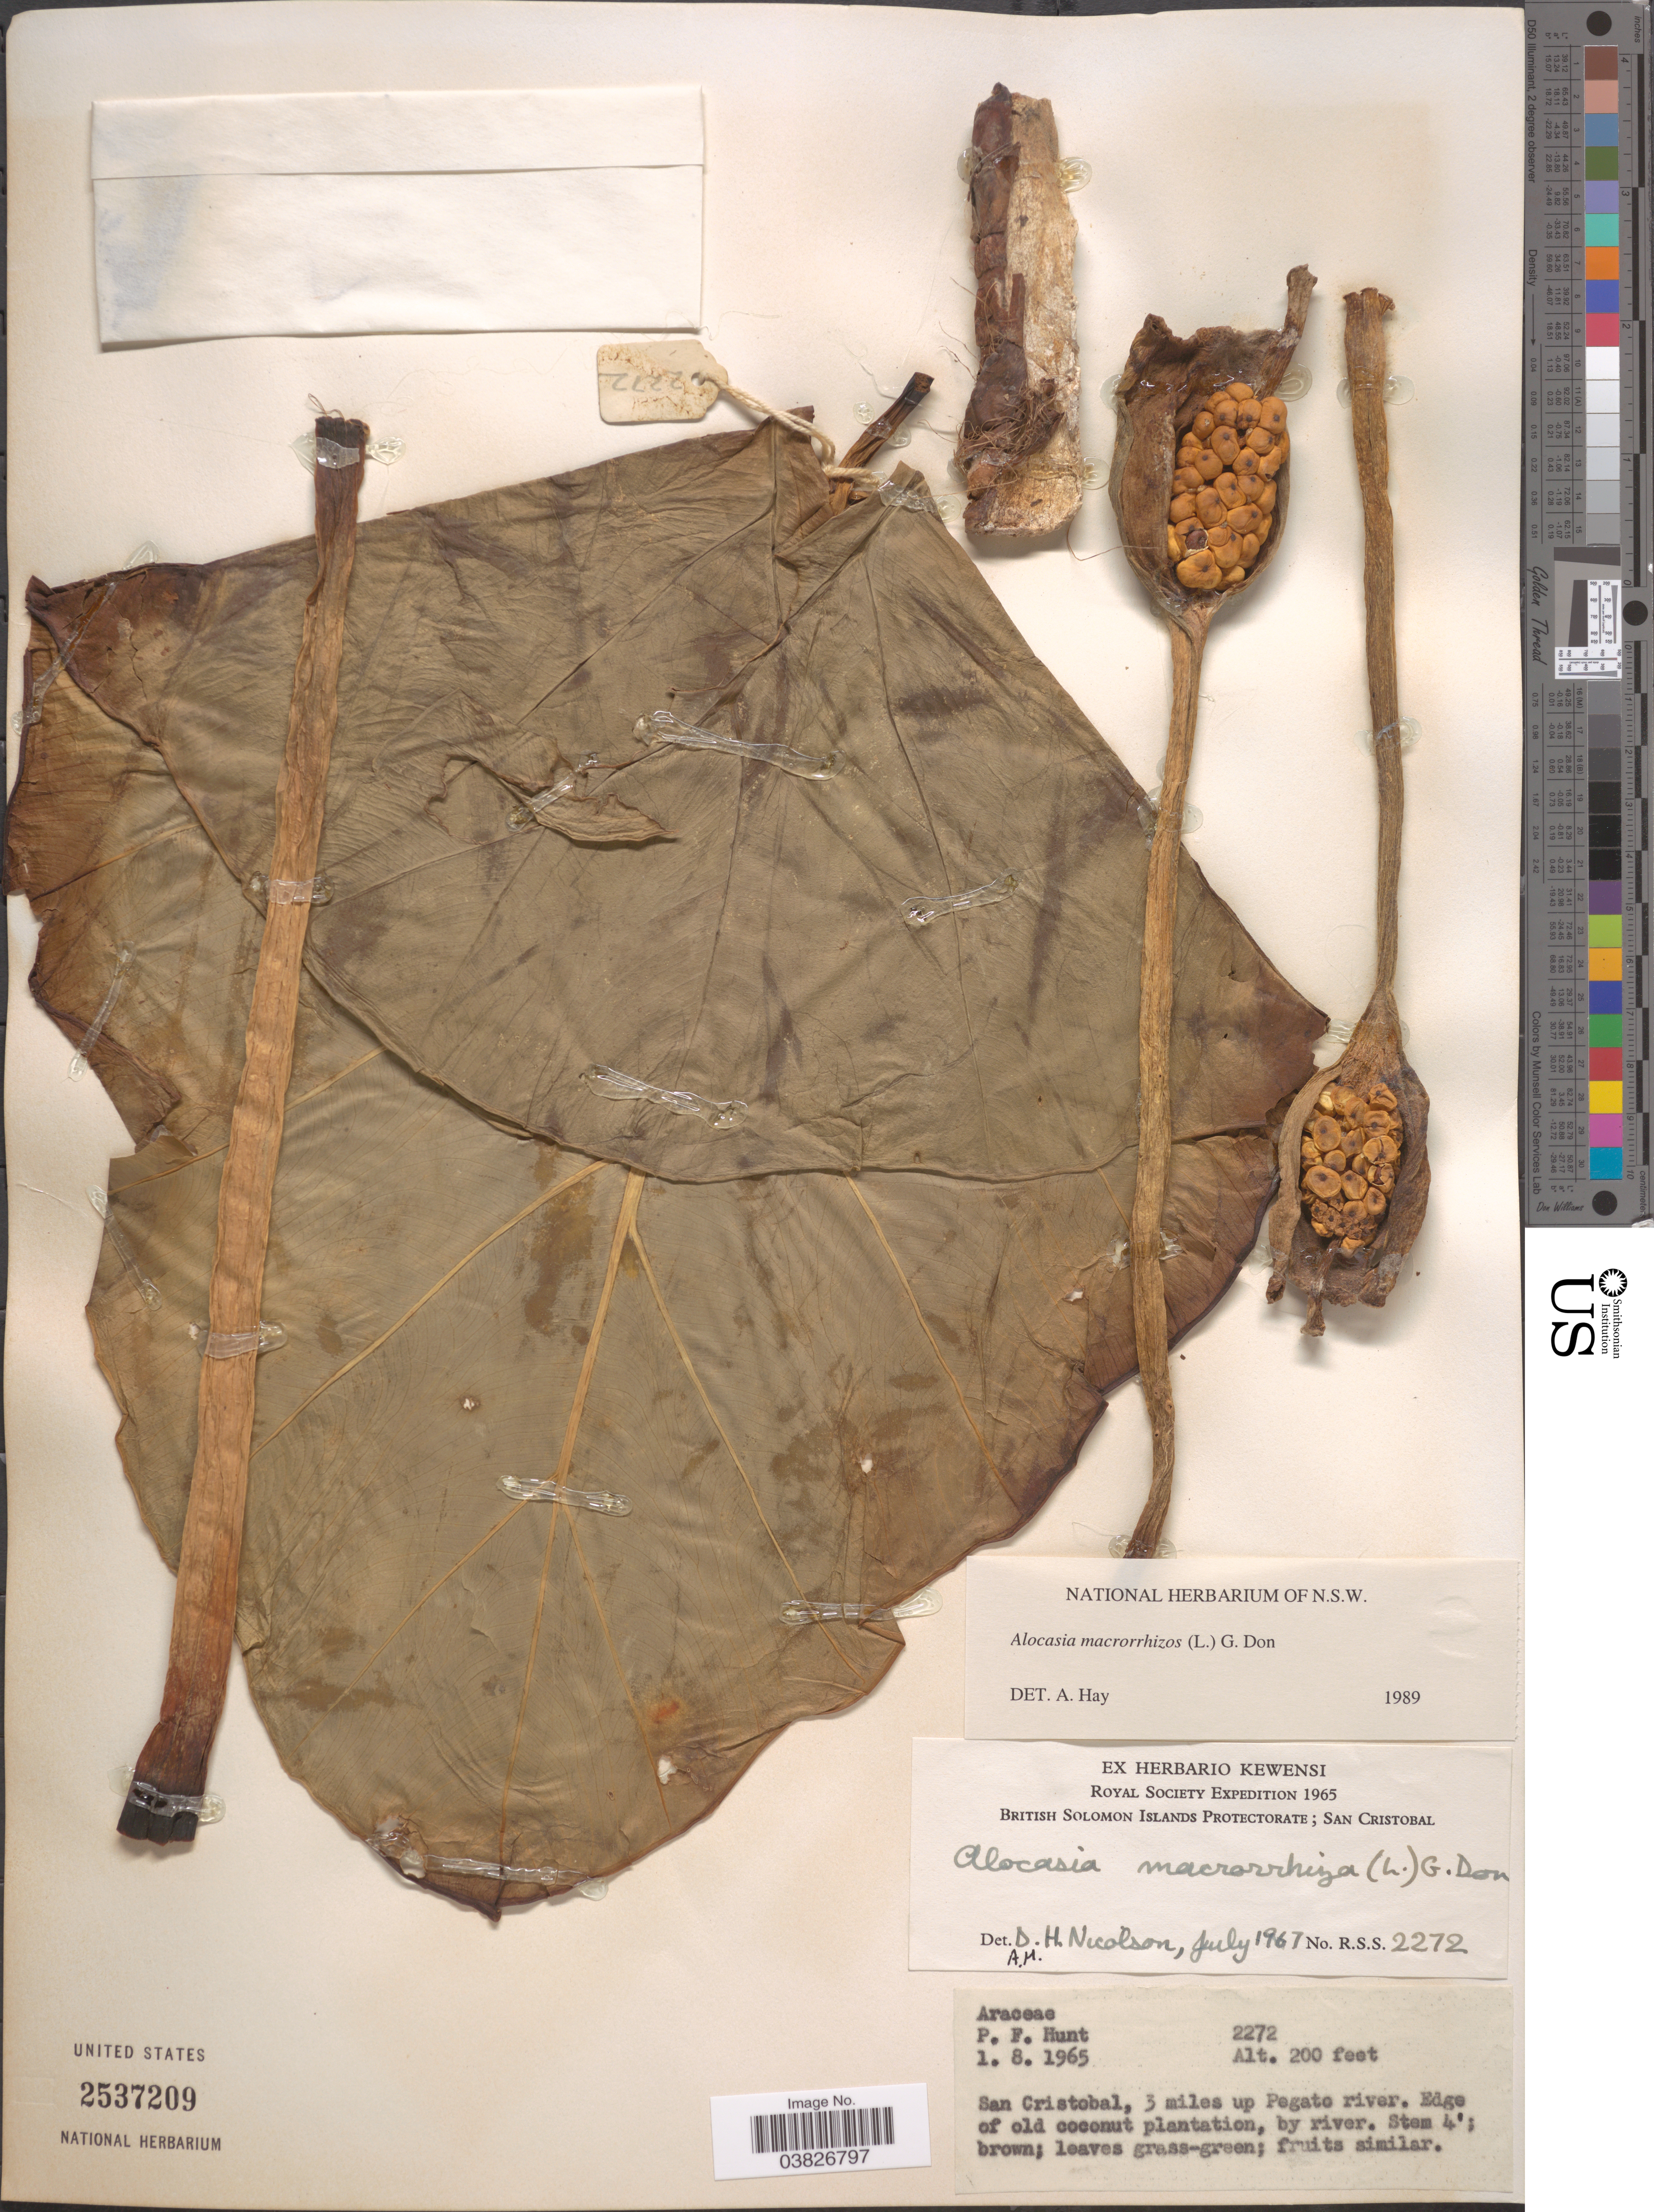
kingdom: Plantae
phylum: Tracheophyta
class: Liliopsida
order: Alismatales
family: Araceae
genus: Alocasia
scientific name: Alocasia macrorrhiza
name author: (L.) Schott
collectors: P. F. Hunt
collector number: R.S.S. 2272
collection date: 1965-08-01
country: Solomon Islands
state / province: Solomon Islands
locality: British Solomon Islands Protectorate; San Cristobal, 3 miles up Pegato river. Edge of old coconut plantation, by river.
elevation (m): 61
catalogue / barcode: US 2537209